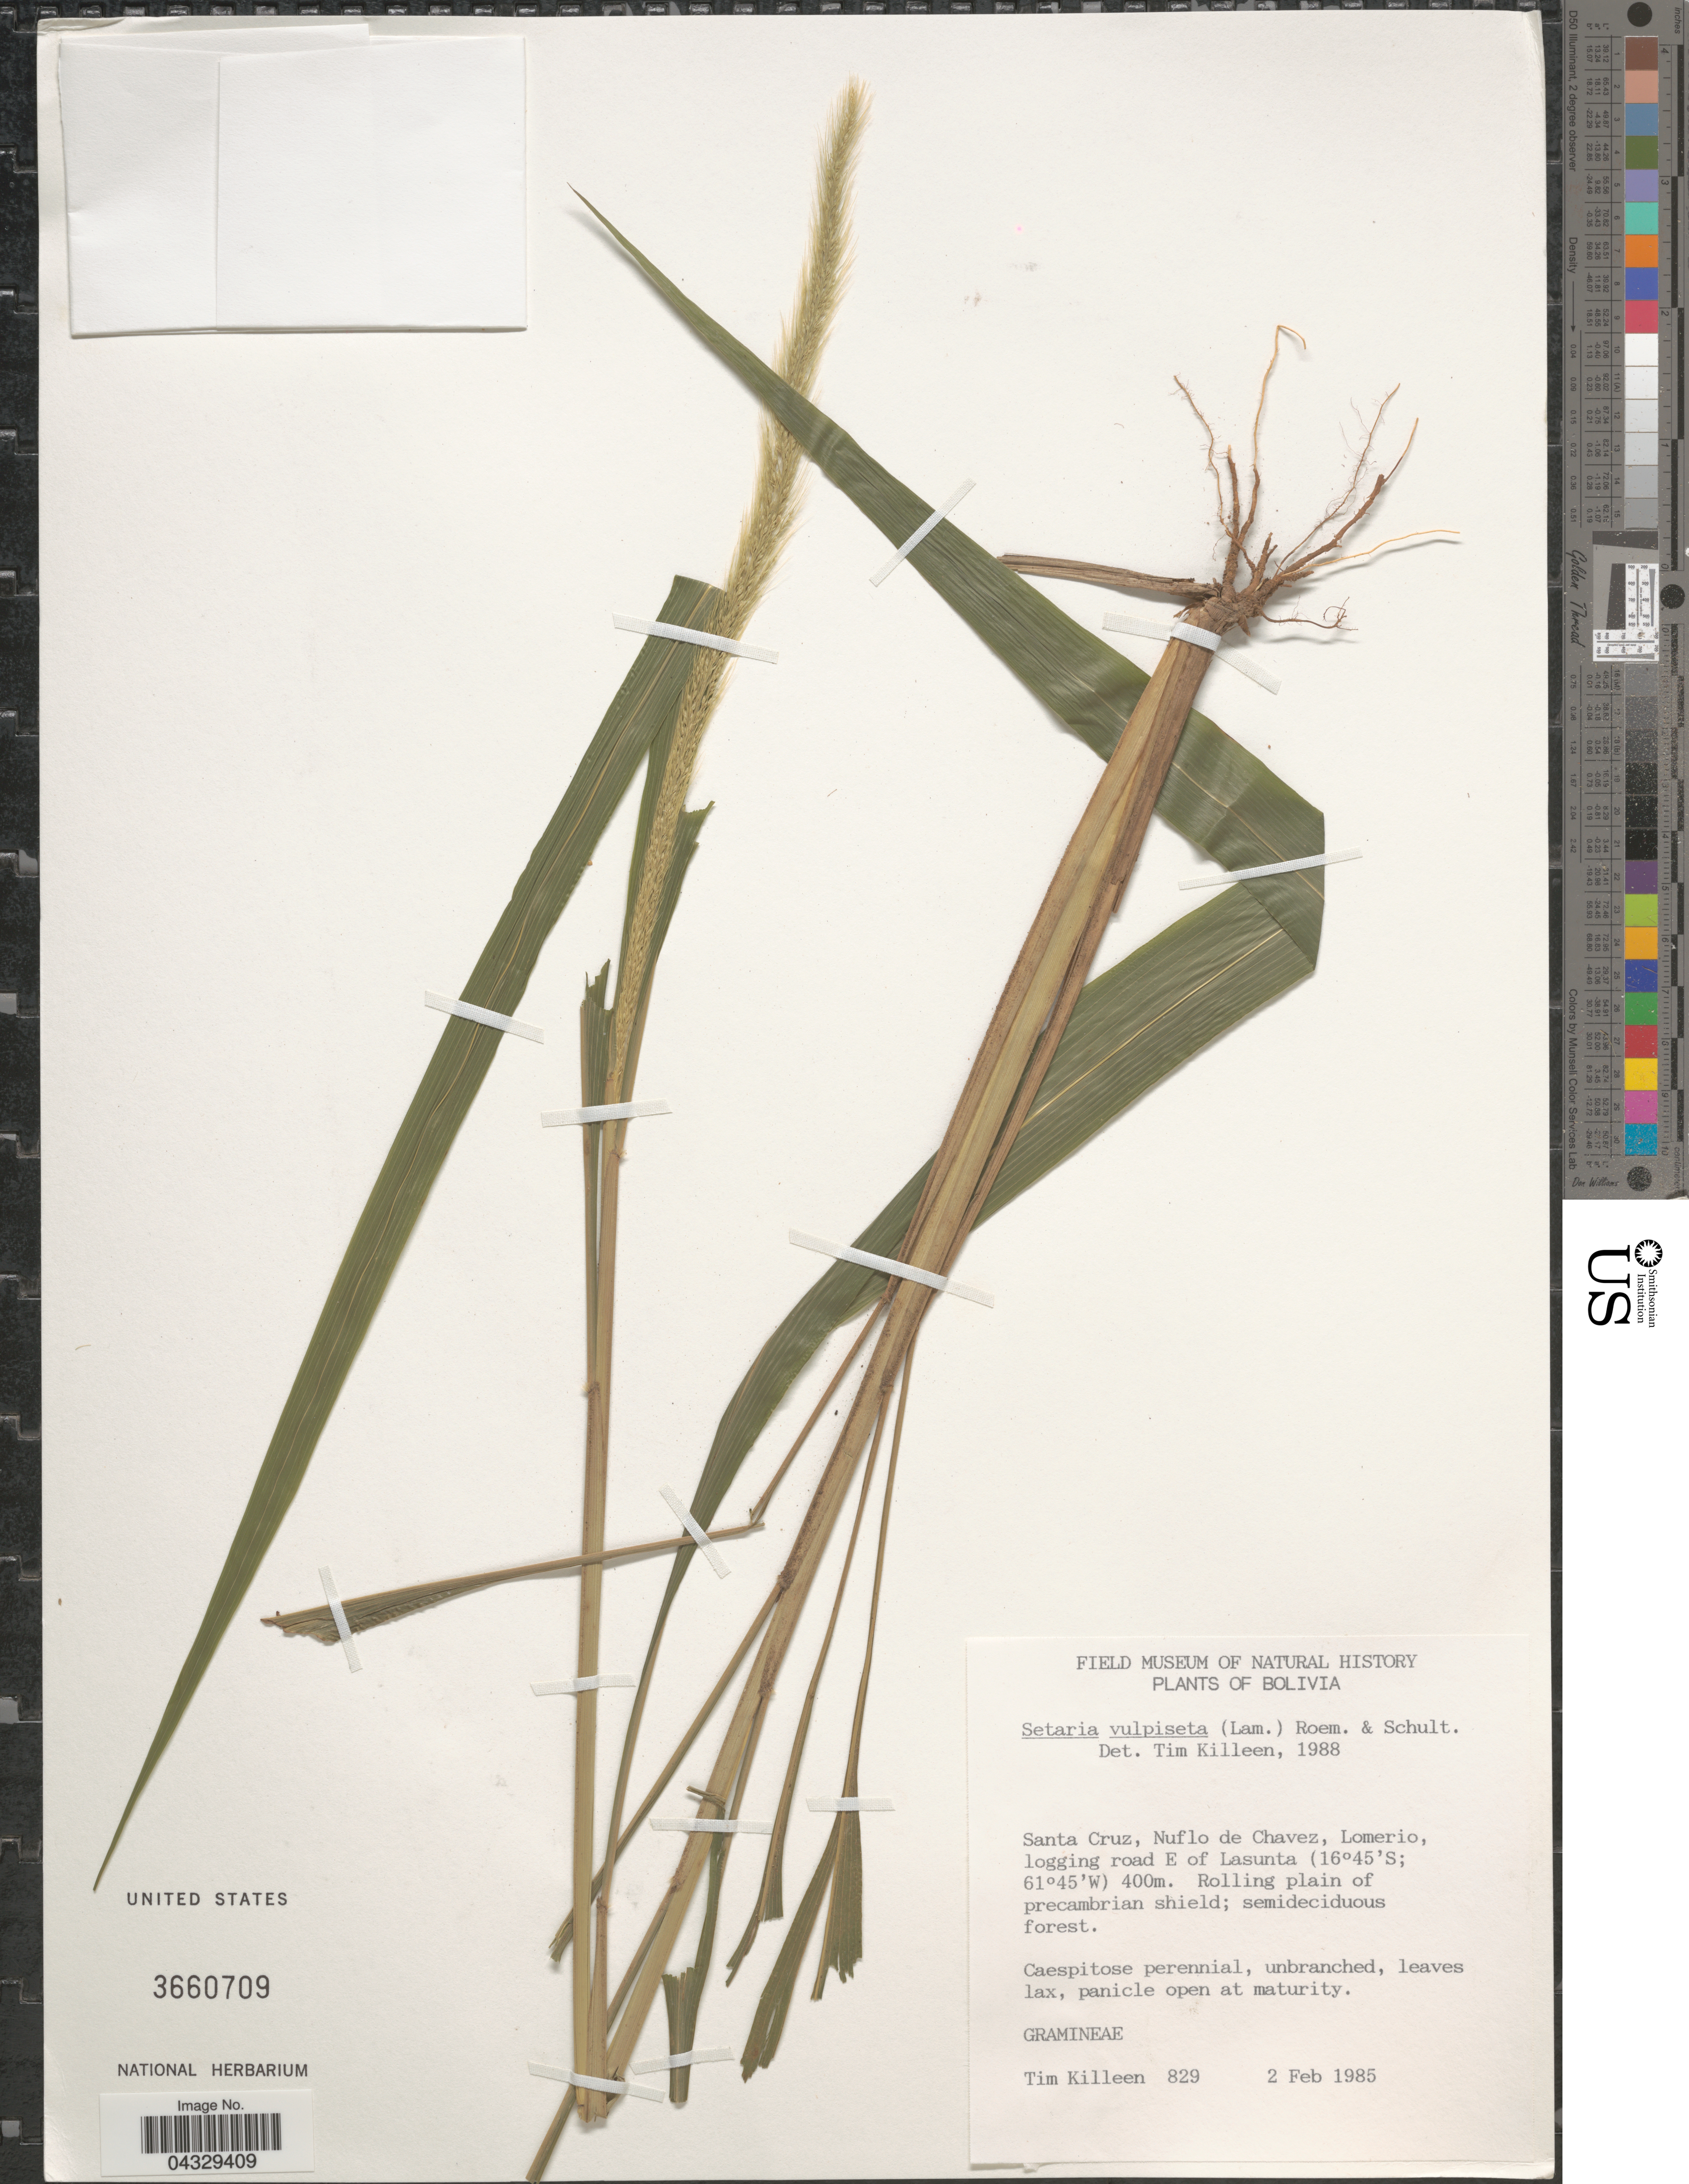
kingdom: Plantae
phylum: Tracheophyta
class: Liliopsida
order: Poales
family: Poaceae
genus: Setaria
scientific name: Setaria vulpiseta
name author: (Lam.) Roem. & Schult.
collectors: T. J. Killeen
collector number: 829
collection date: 1985-02-02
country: Bolivia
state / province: Santa Cruz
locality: Santa Cruz, Nuflo de Chavez, Lomerio, logging road E of Lasunta.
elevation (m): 400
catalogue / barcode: US 3660709